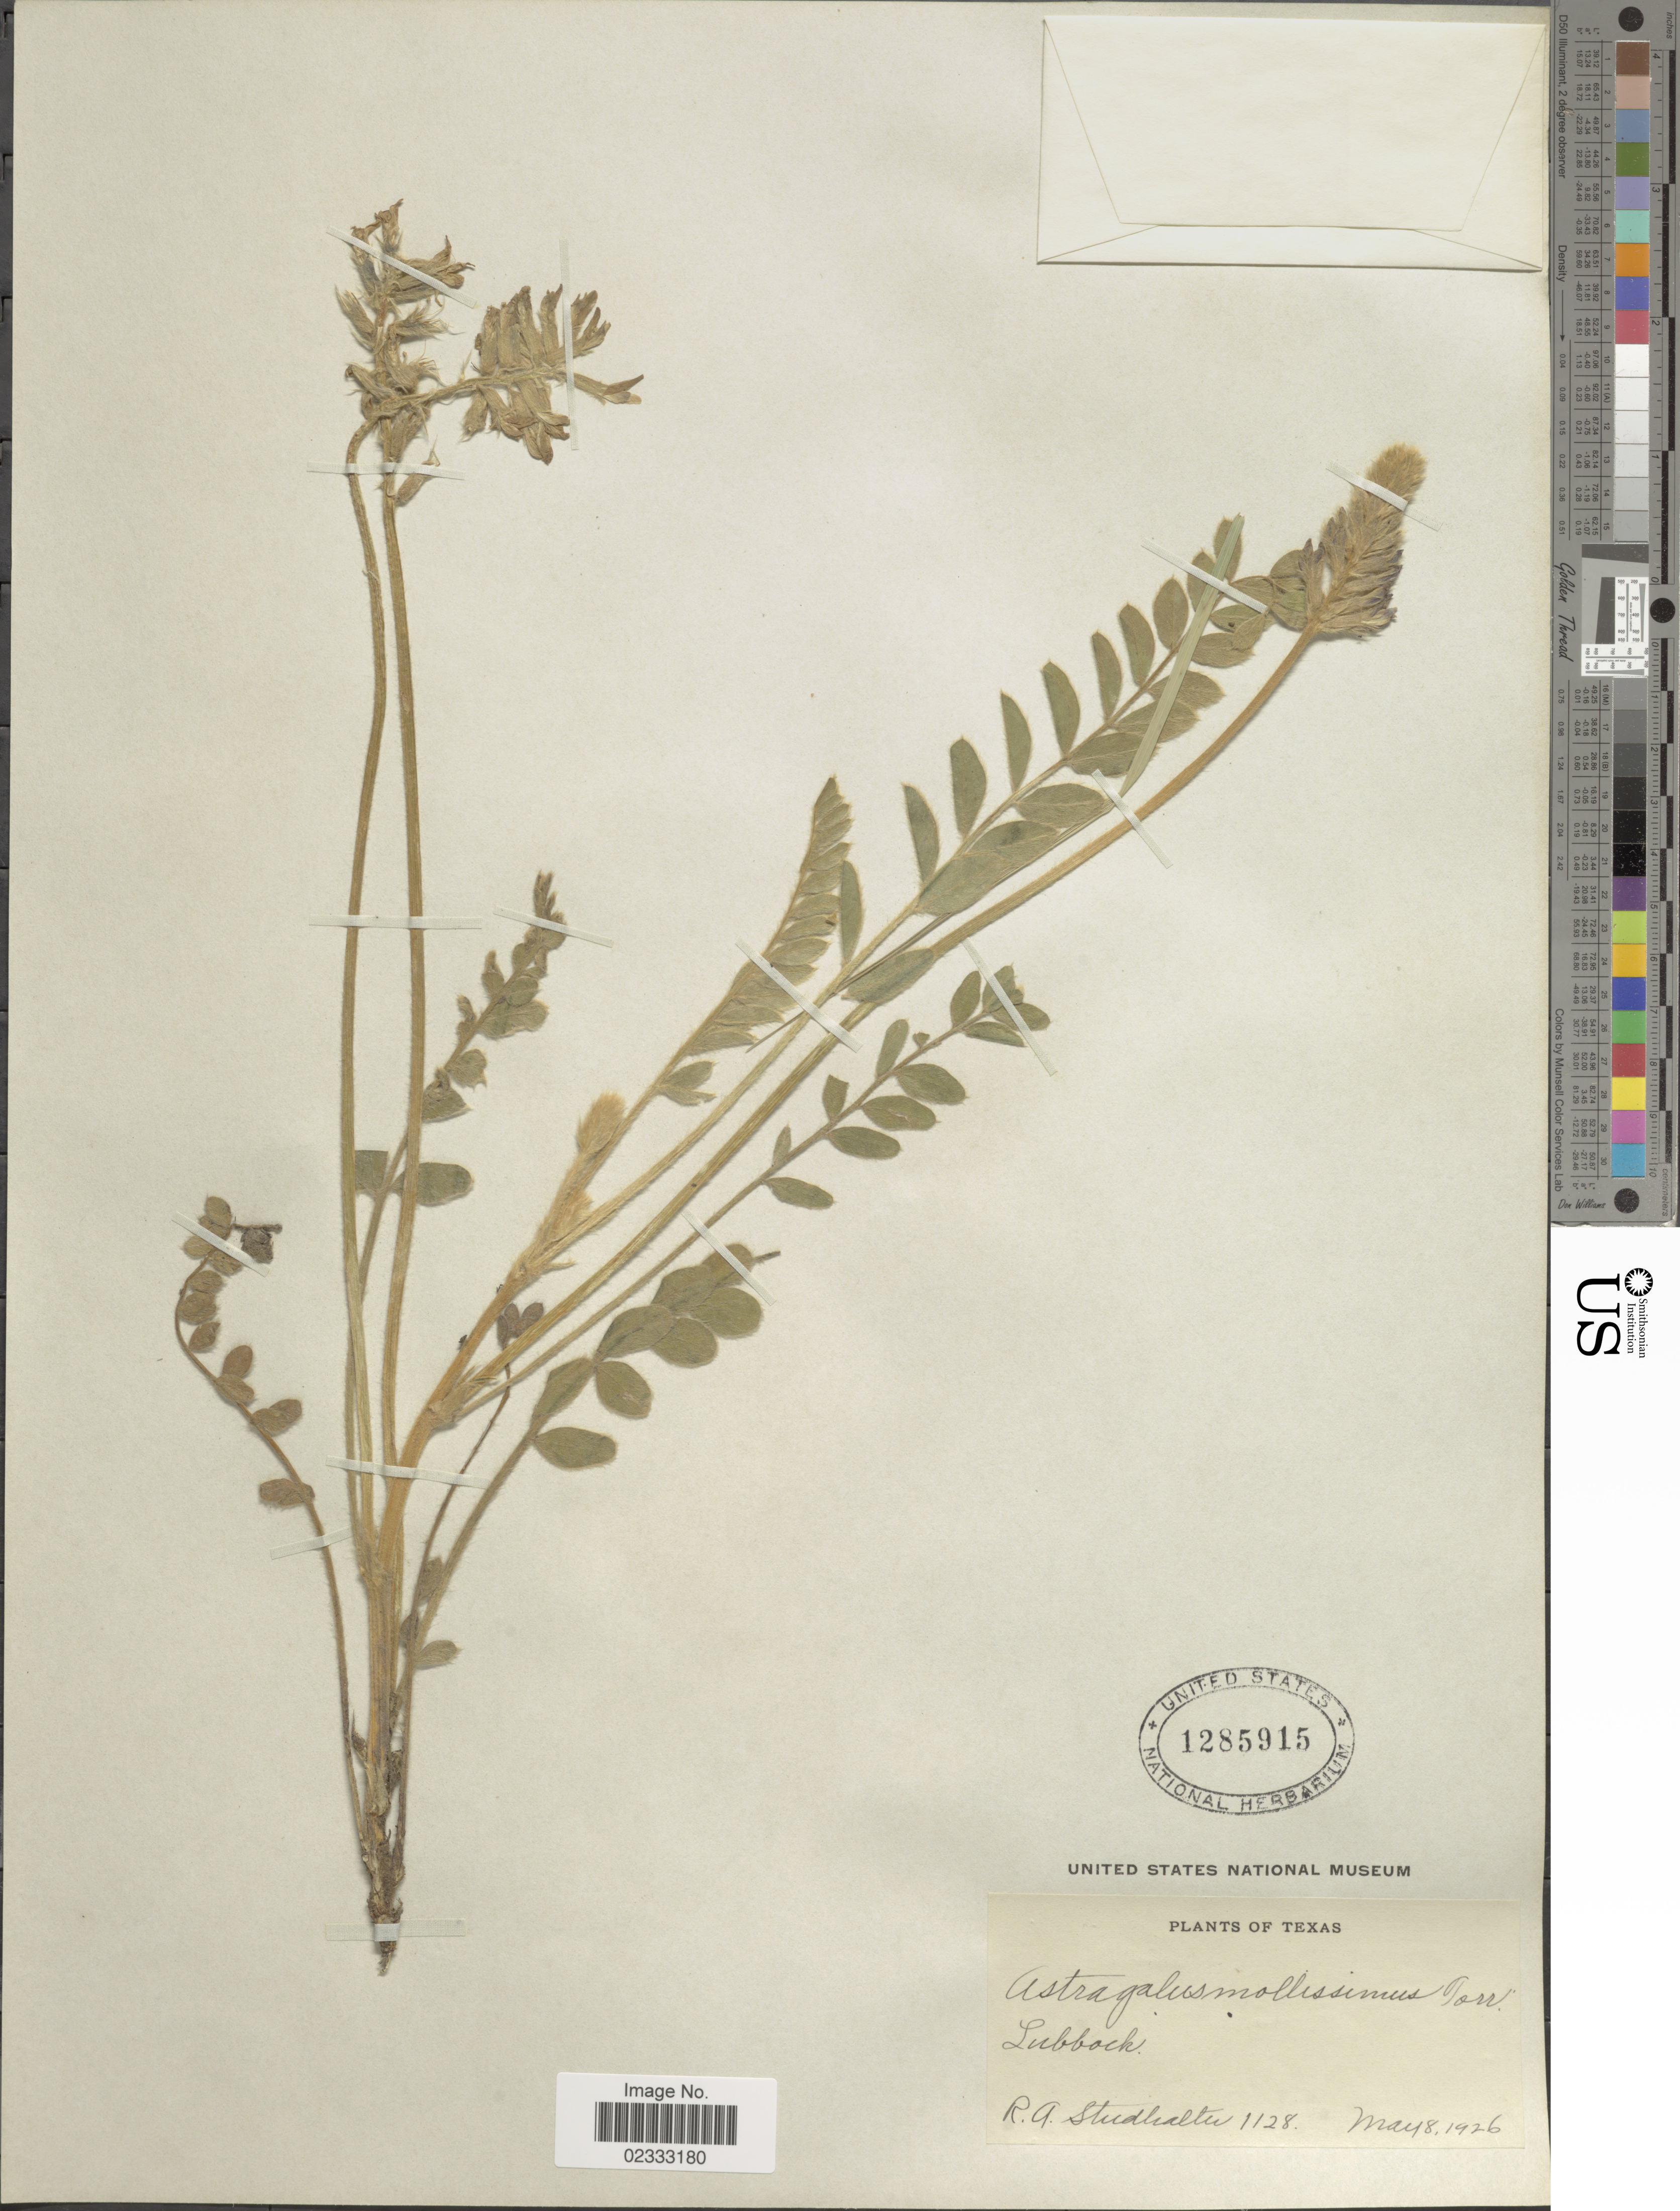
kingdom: Plantae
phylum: Tracheophyta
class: Magnoliopsida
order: Fabales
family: Fabaceae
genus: Astragalus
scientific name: Astragalus mollissimus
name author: Torr.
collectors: R. Studhalter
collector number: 1128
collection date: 1926-05-08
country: United States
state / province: Texas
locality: Texas, Lubbock.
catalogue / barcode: US 1285915